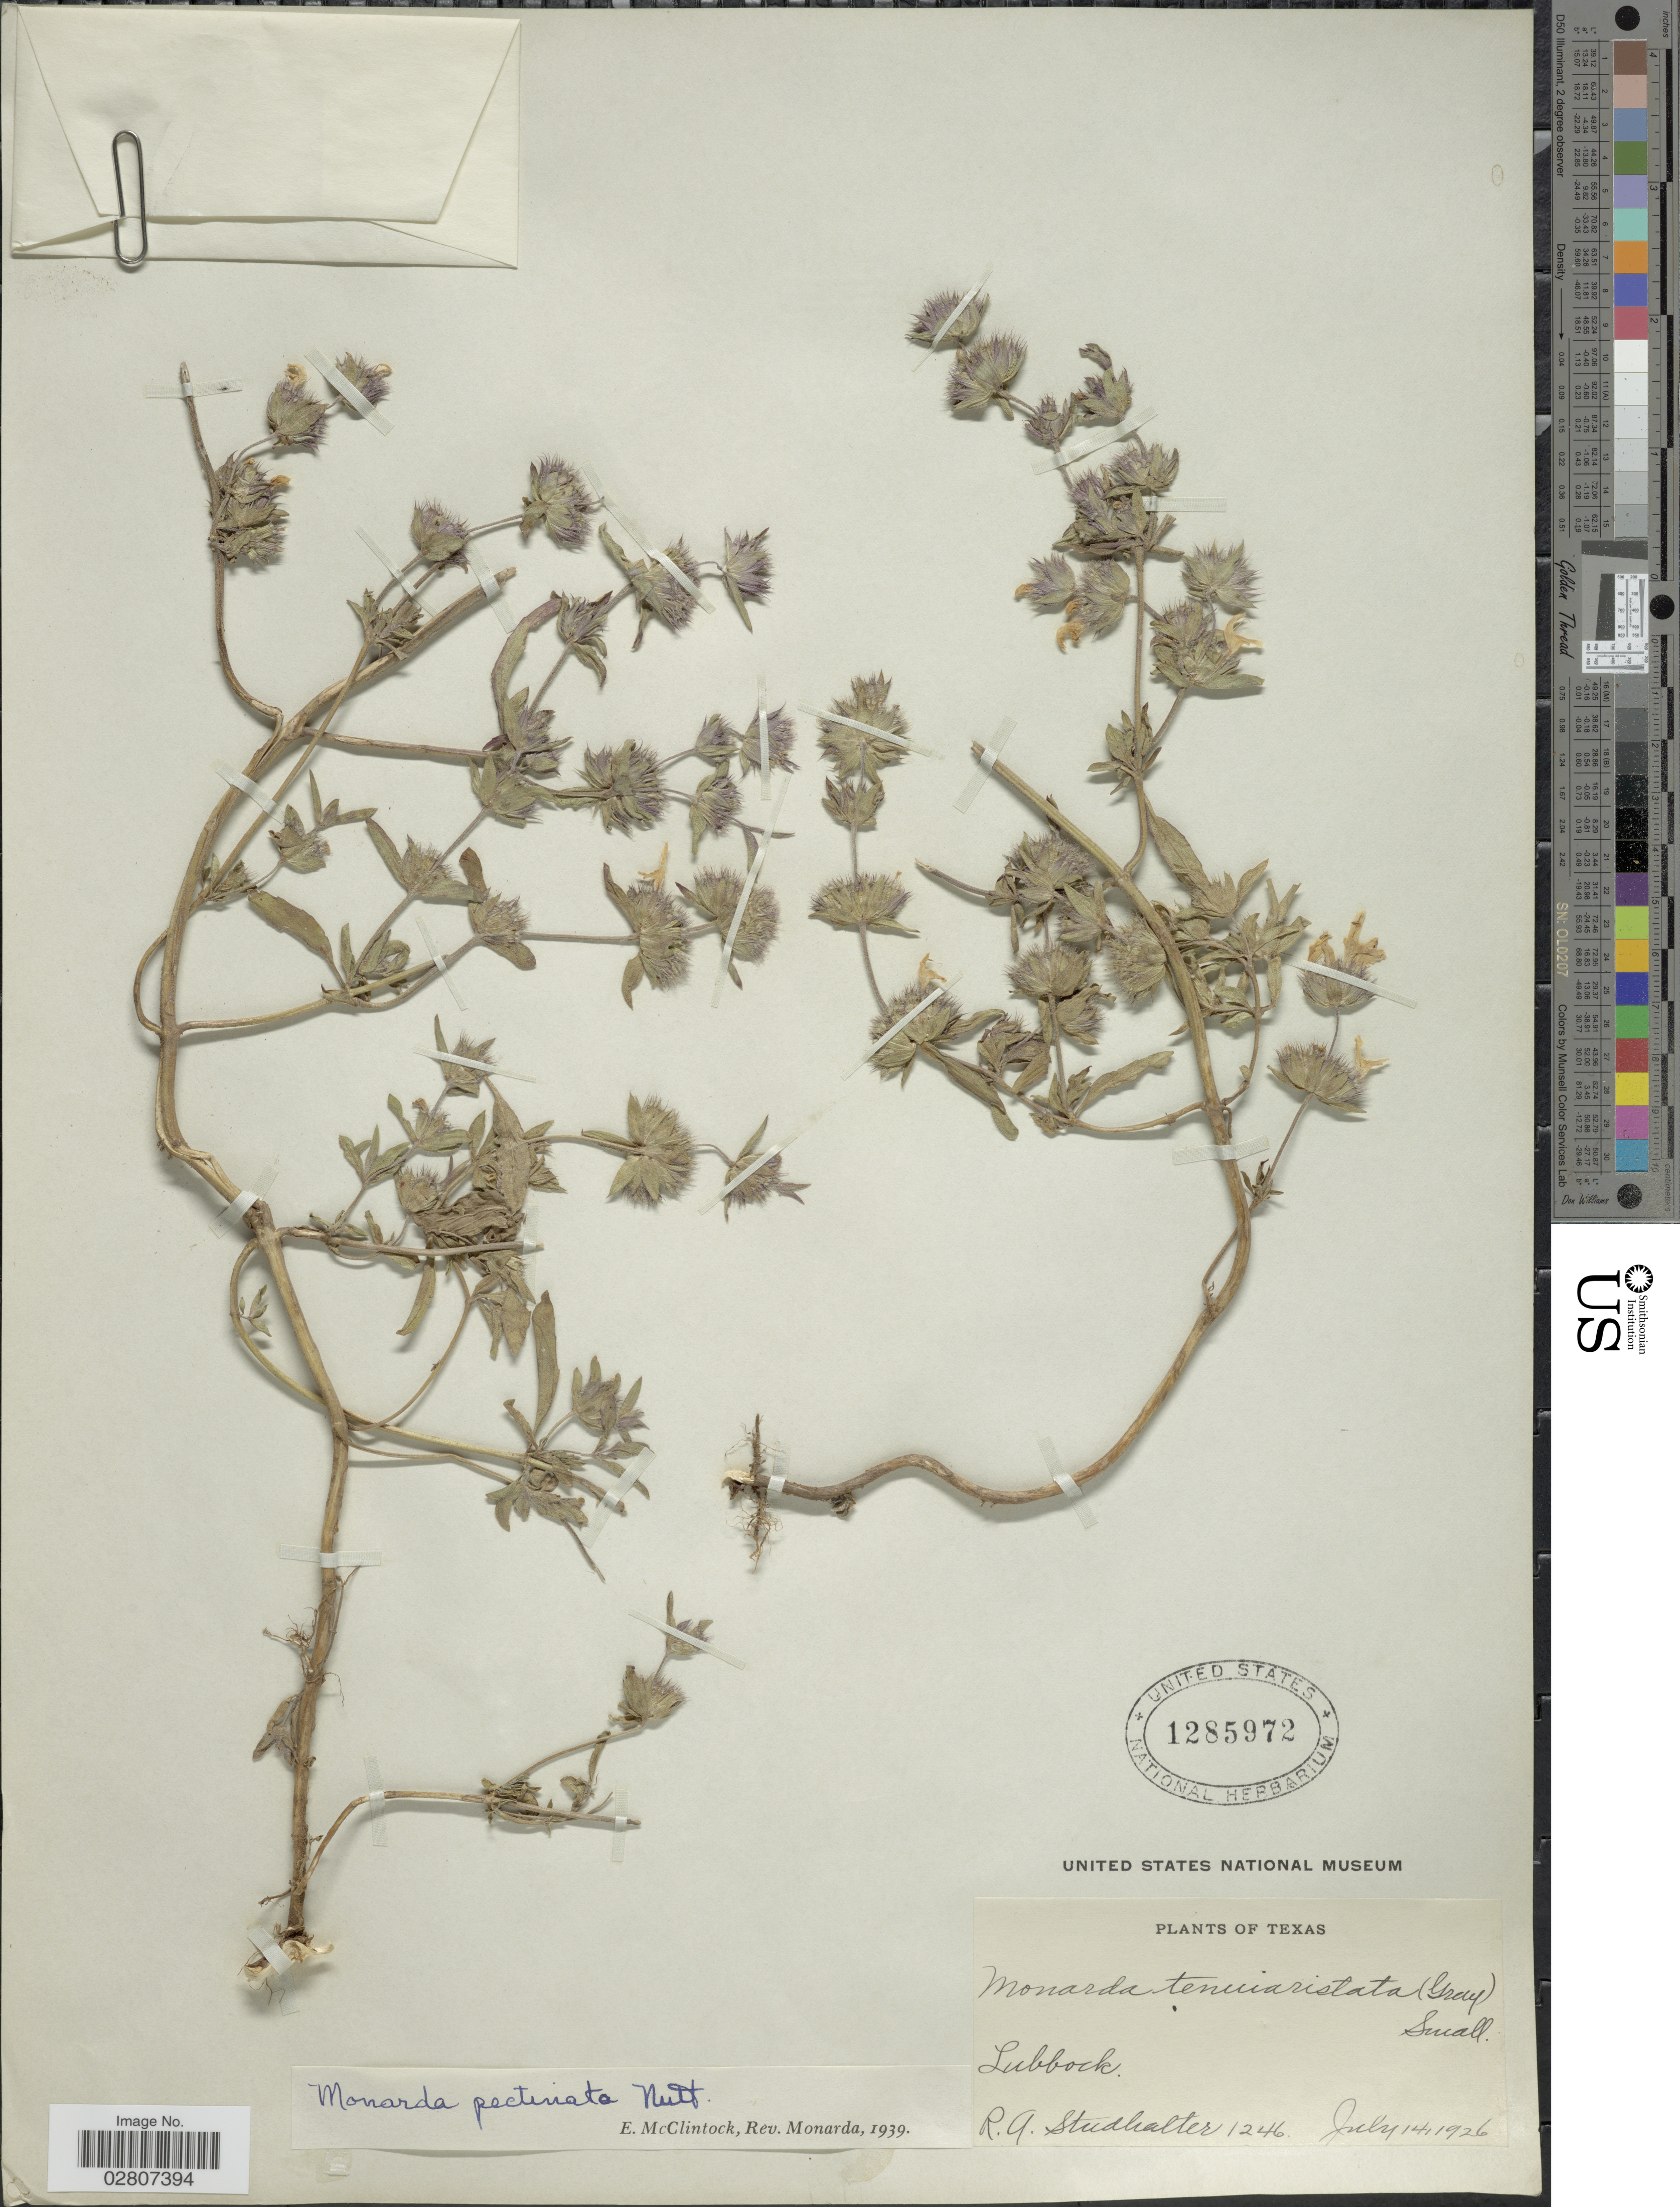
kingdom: Plantae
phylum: Tracheophyta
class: Magnoliopsida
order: Lamiales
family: Lamiaceae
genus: Monarda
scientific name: Monarda pectinata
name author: Nutt.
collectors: R. Studhalter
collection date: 1926-07-14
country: United States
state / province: Texas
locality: Lubbock.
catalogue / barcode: US 1285972